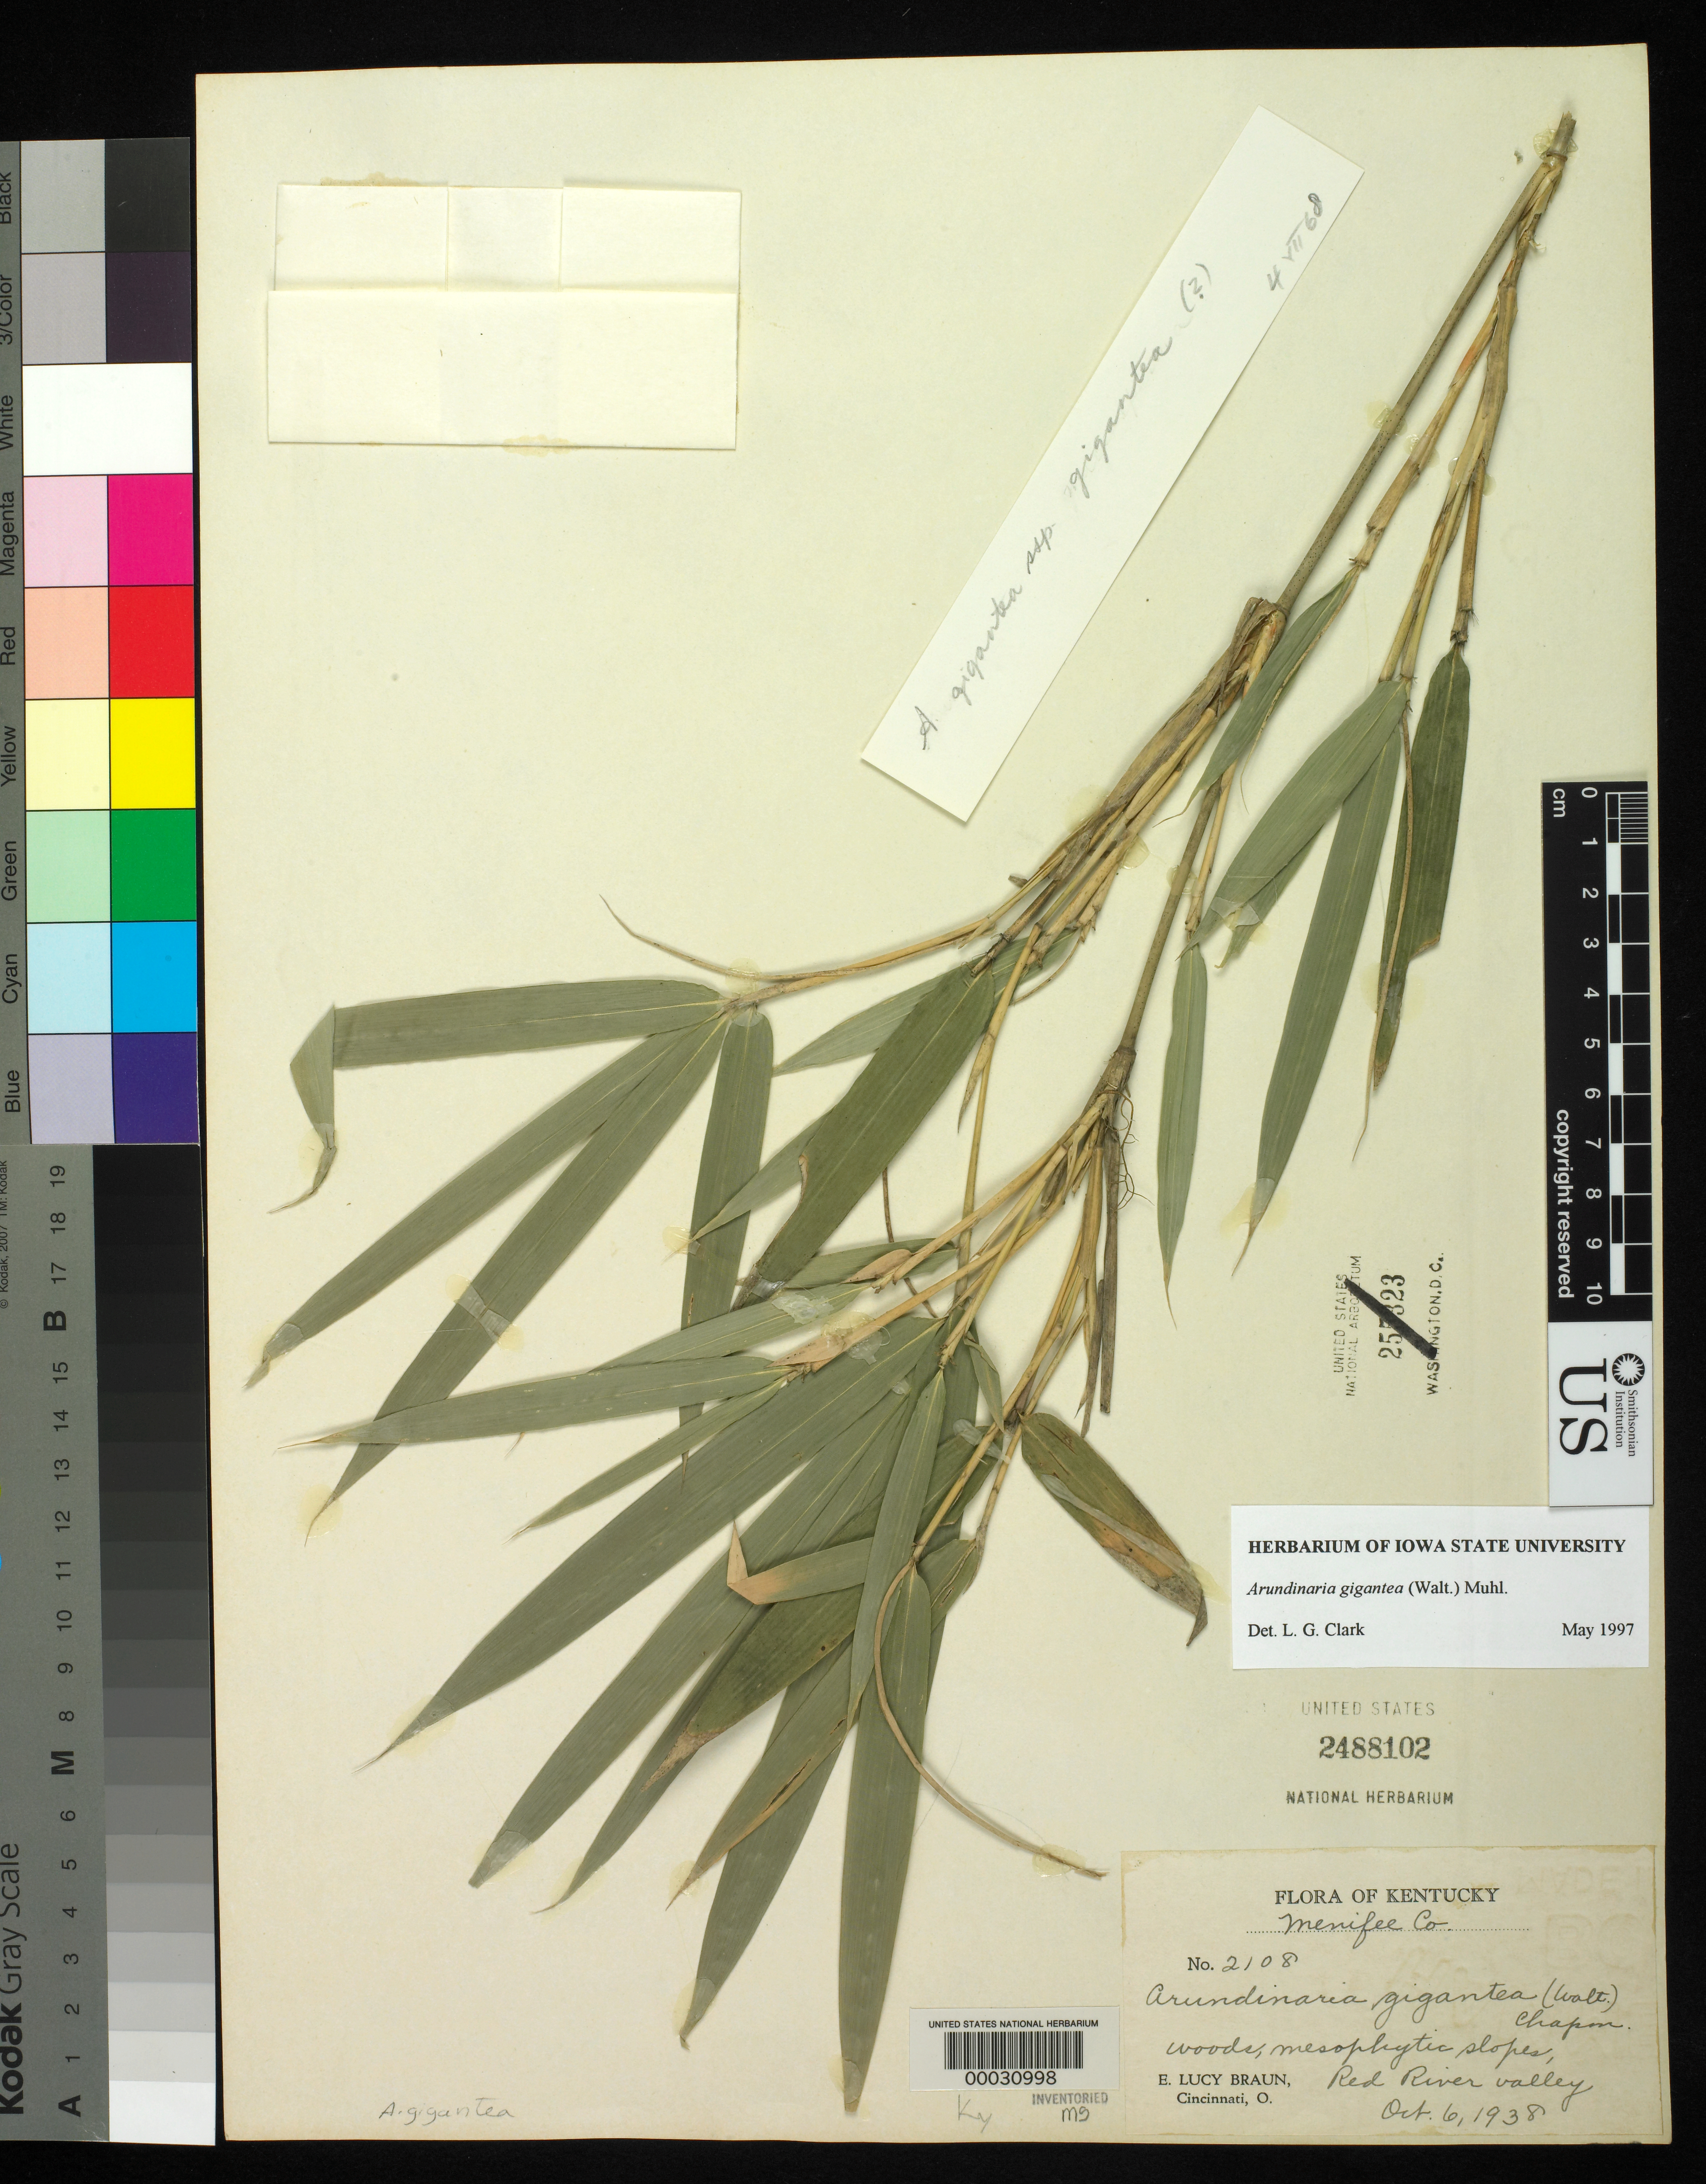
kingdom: Plantae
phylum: Tracheophyta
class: Liliopsida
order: Poales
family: Poaceae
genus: Arundinaria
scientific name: Arundinaria gigantea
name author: (Walter) Muhl.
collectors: E. L. Braun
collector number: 2108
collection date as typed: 06 Oct 1938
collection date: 1938-10-06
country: United States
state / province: Kentucky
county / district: Menifee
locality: Red river valley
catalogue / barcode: US 2488102